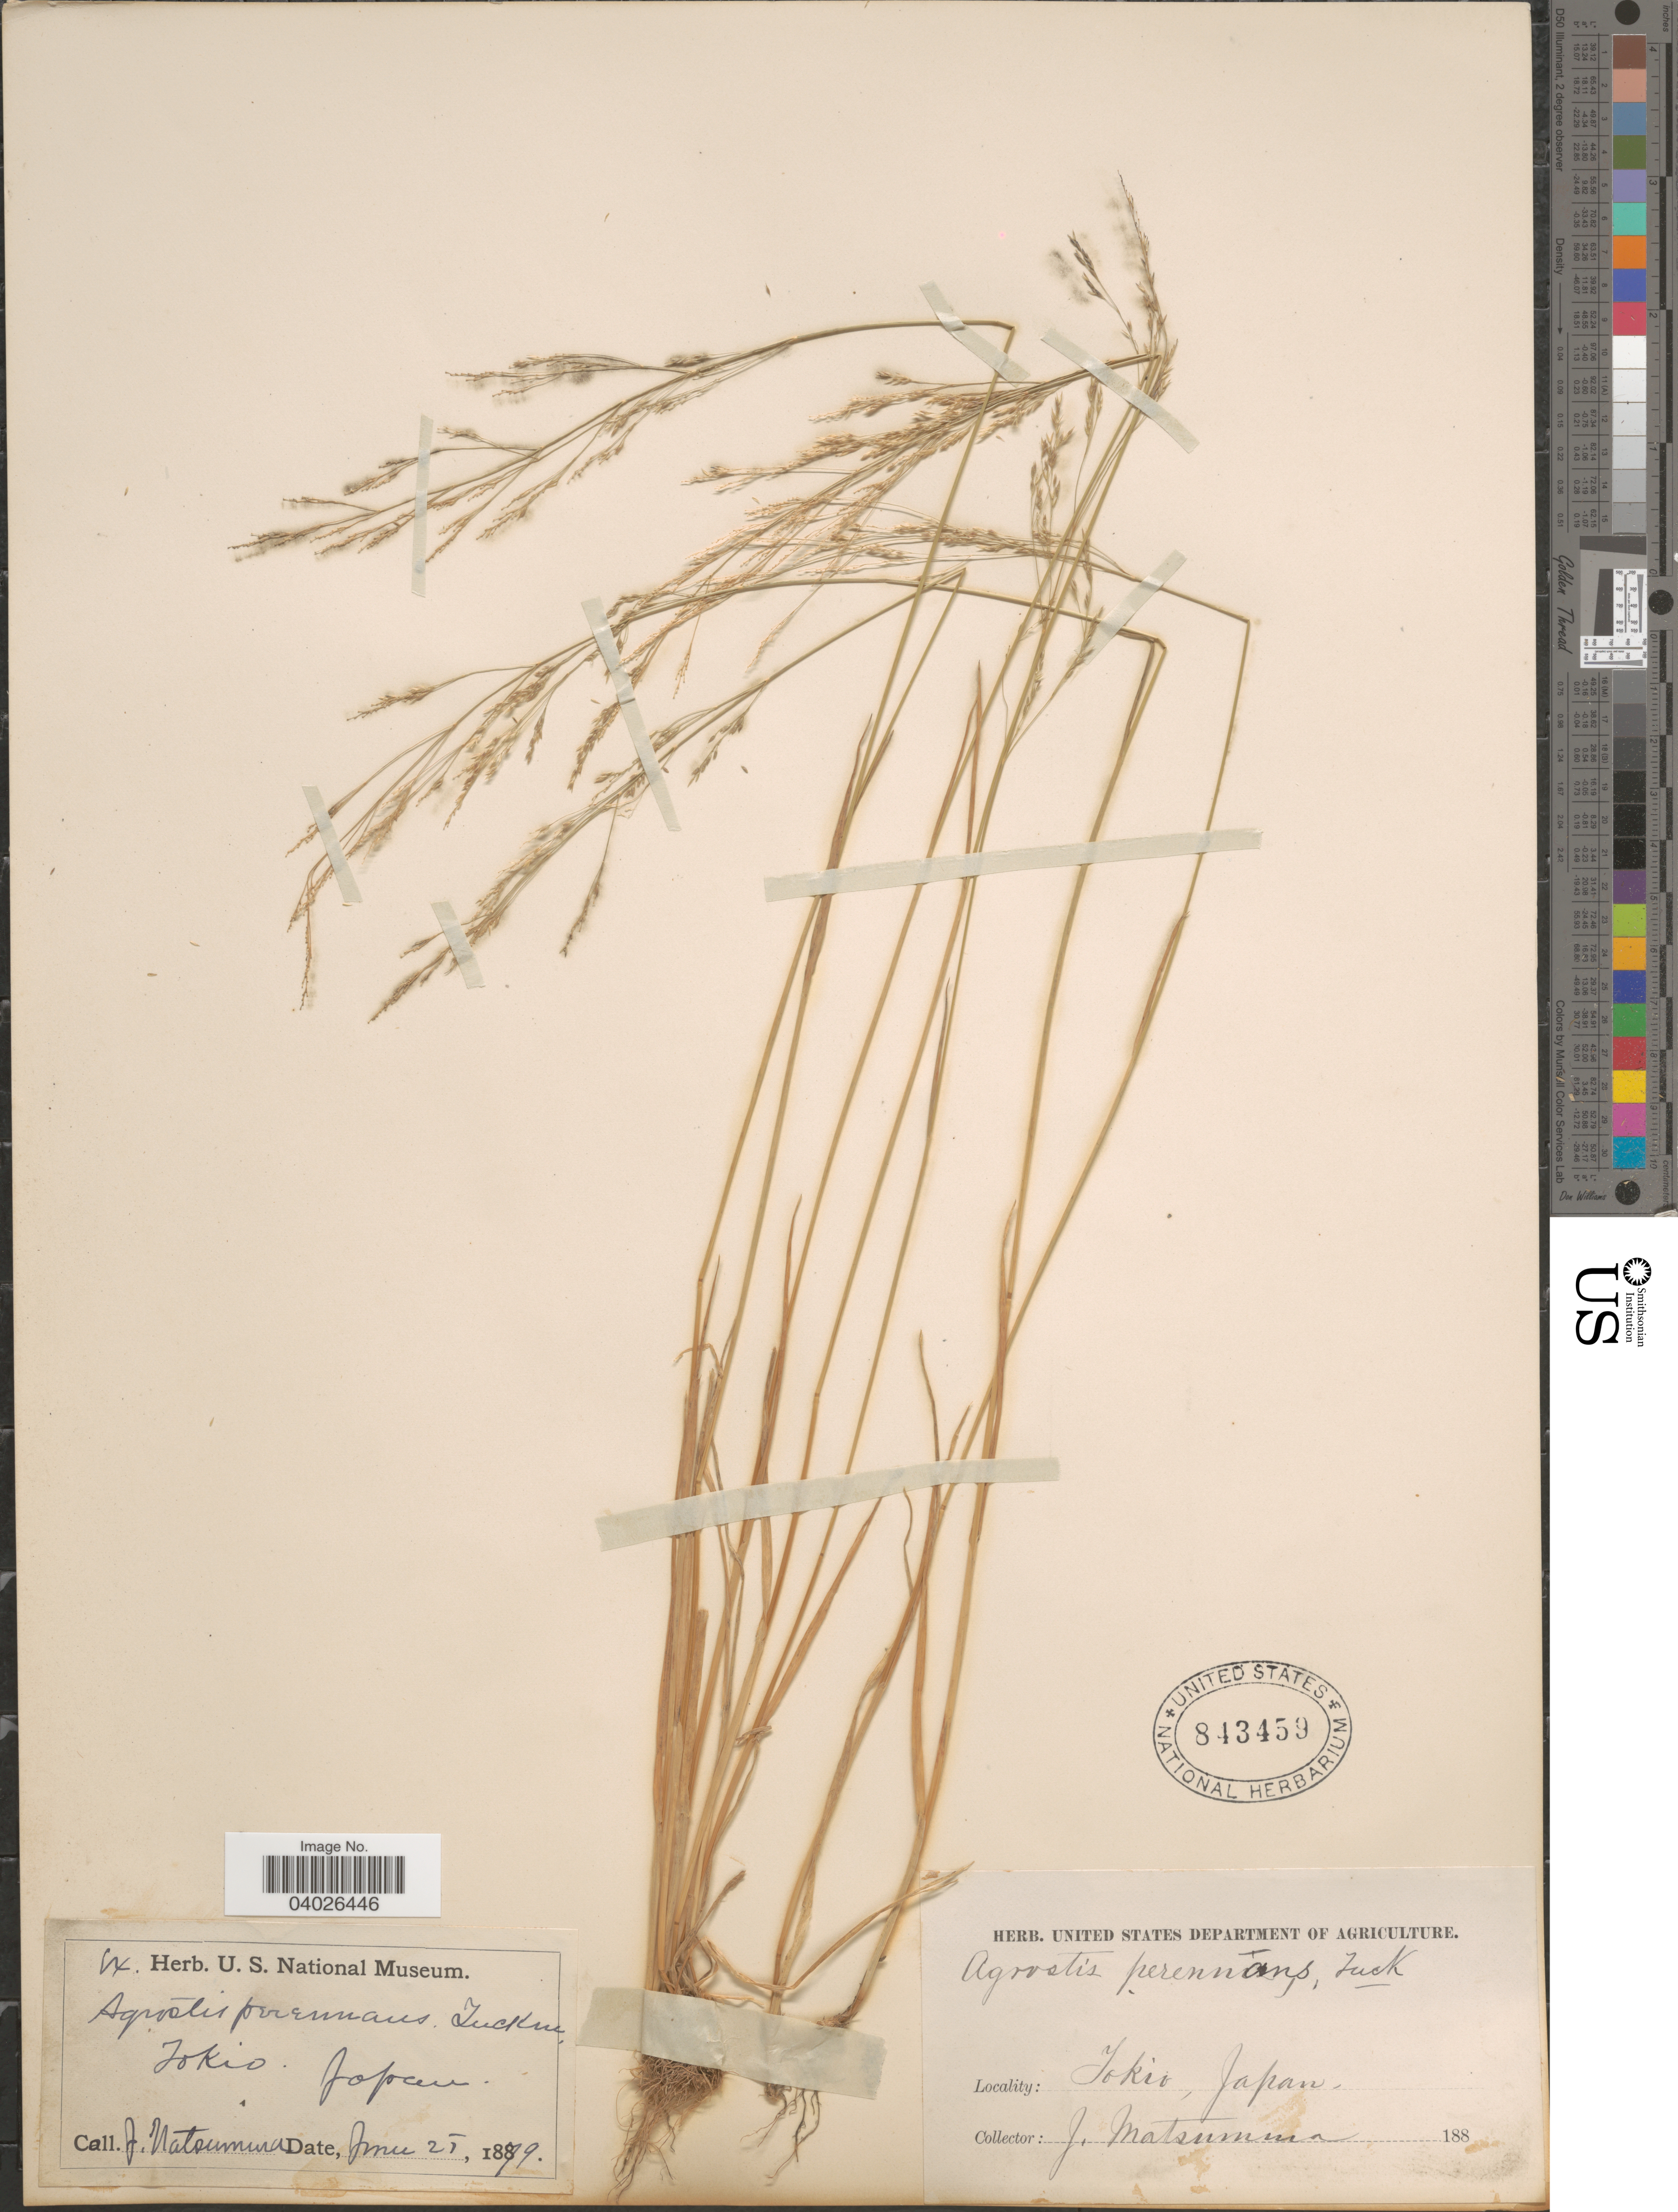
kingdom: Plantae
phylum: Tracheophyta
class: Liliopsida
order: Poales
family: Poaceae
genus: Agrostis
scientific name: Agrostis perennans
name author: (Walter) Tuck.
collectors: J. Matsumura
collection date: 1879-06-25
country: Japan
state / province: Tokyo, Federal City of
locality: Tokio.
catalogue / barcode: US 843459